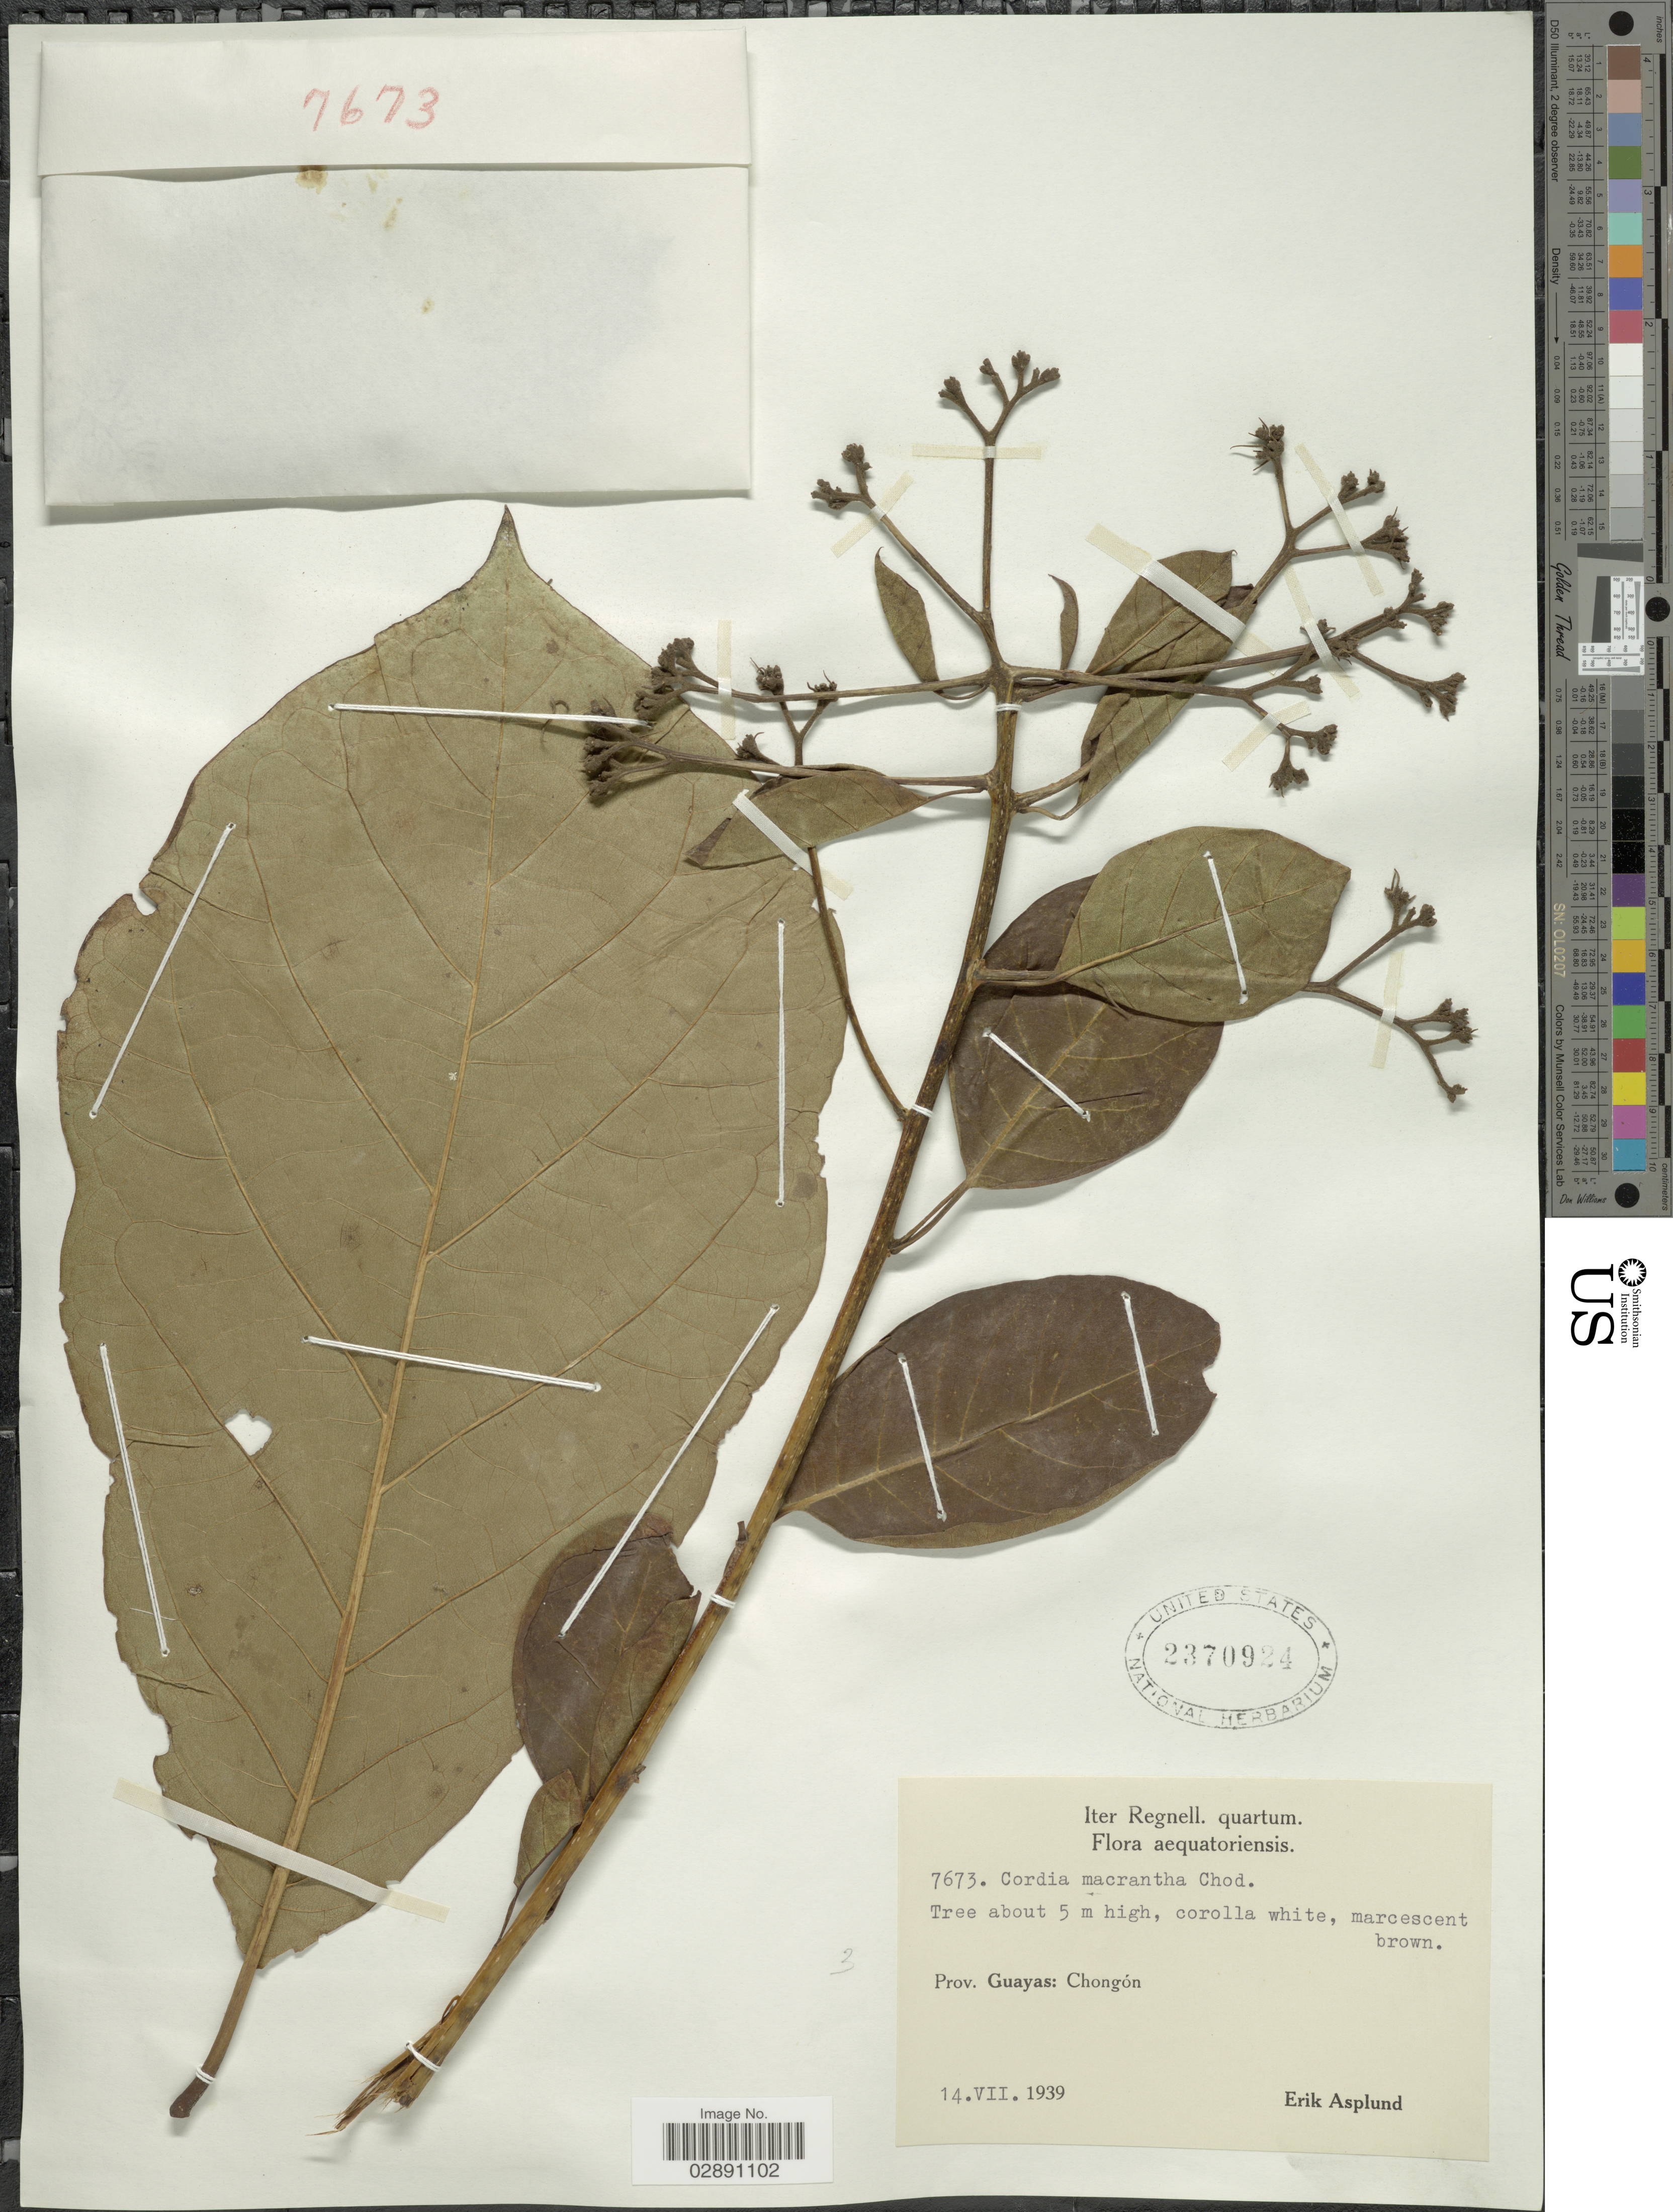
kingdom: Plantae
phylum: Tracheophyta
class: Magnoliopsida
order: Boraginales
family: Cordiaceae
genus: Cordia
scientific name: Cordia macrantha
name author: S.F. Blake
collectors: E. Asplund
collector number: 7673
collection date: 1939-07-14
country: Ecuador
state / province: Guayas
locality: Chongón.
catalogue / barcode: US 2370924